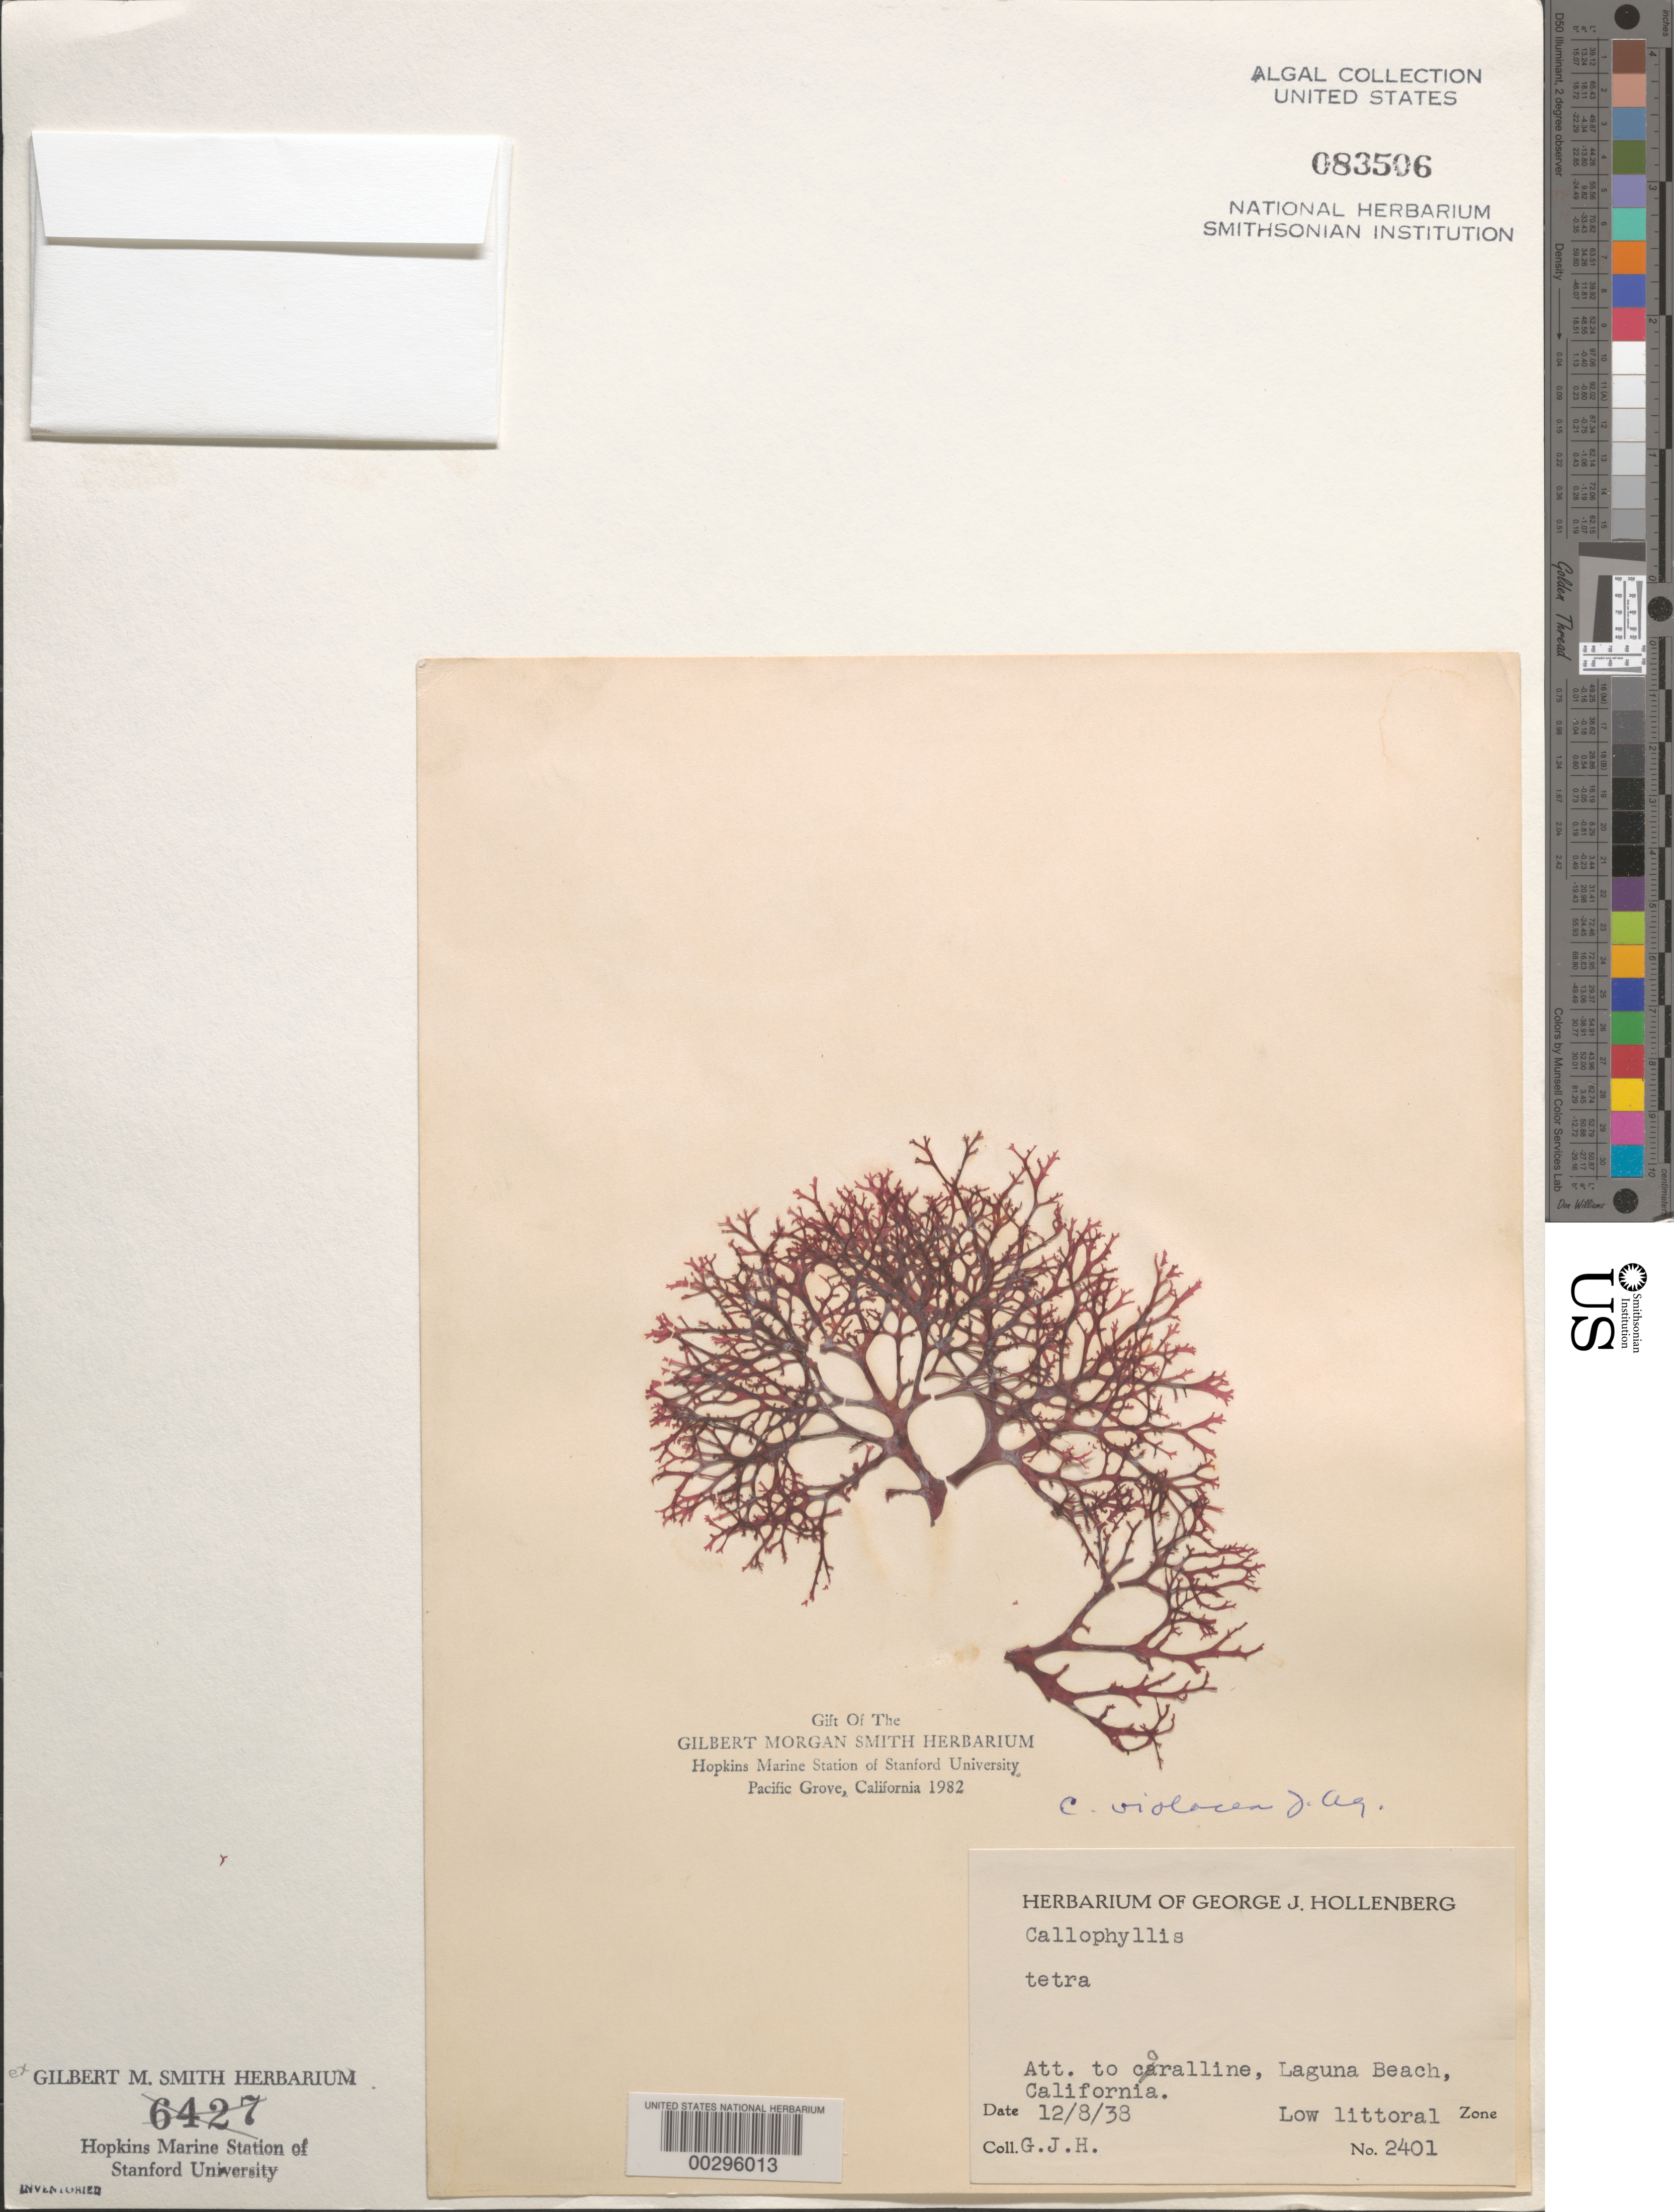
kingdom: Plantae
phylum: Rhodophyta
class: Florideophyceae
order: Gigartinales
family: Kallymeniaceae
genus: Callophyllis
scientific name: Callophyllis violacea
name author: J. Agardh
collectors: G. Hollenberg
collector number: GJH 2401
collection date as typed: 08 Dec 1938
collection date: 1938-12-08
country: United States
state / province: California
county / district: Orange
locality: Laguna Beach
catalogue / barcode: US 83506